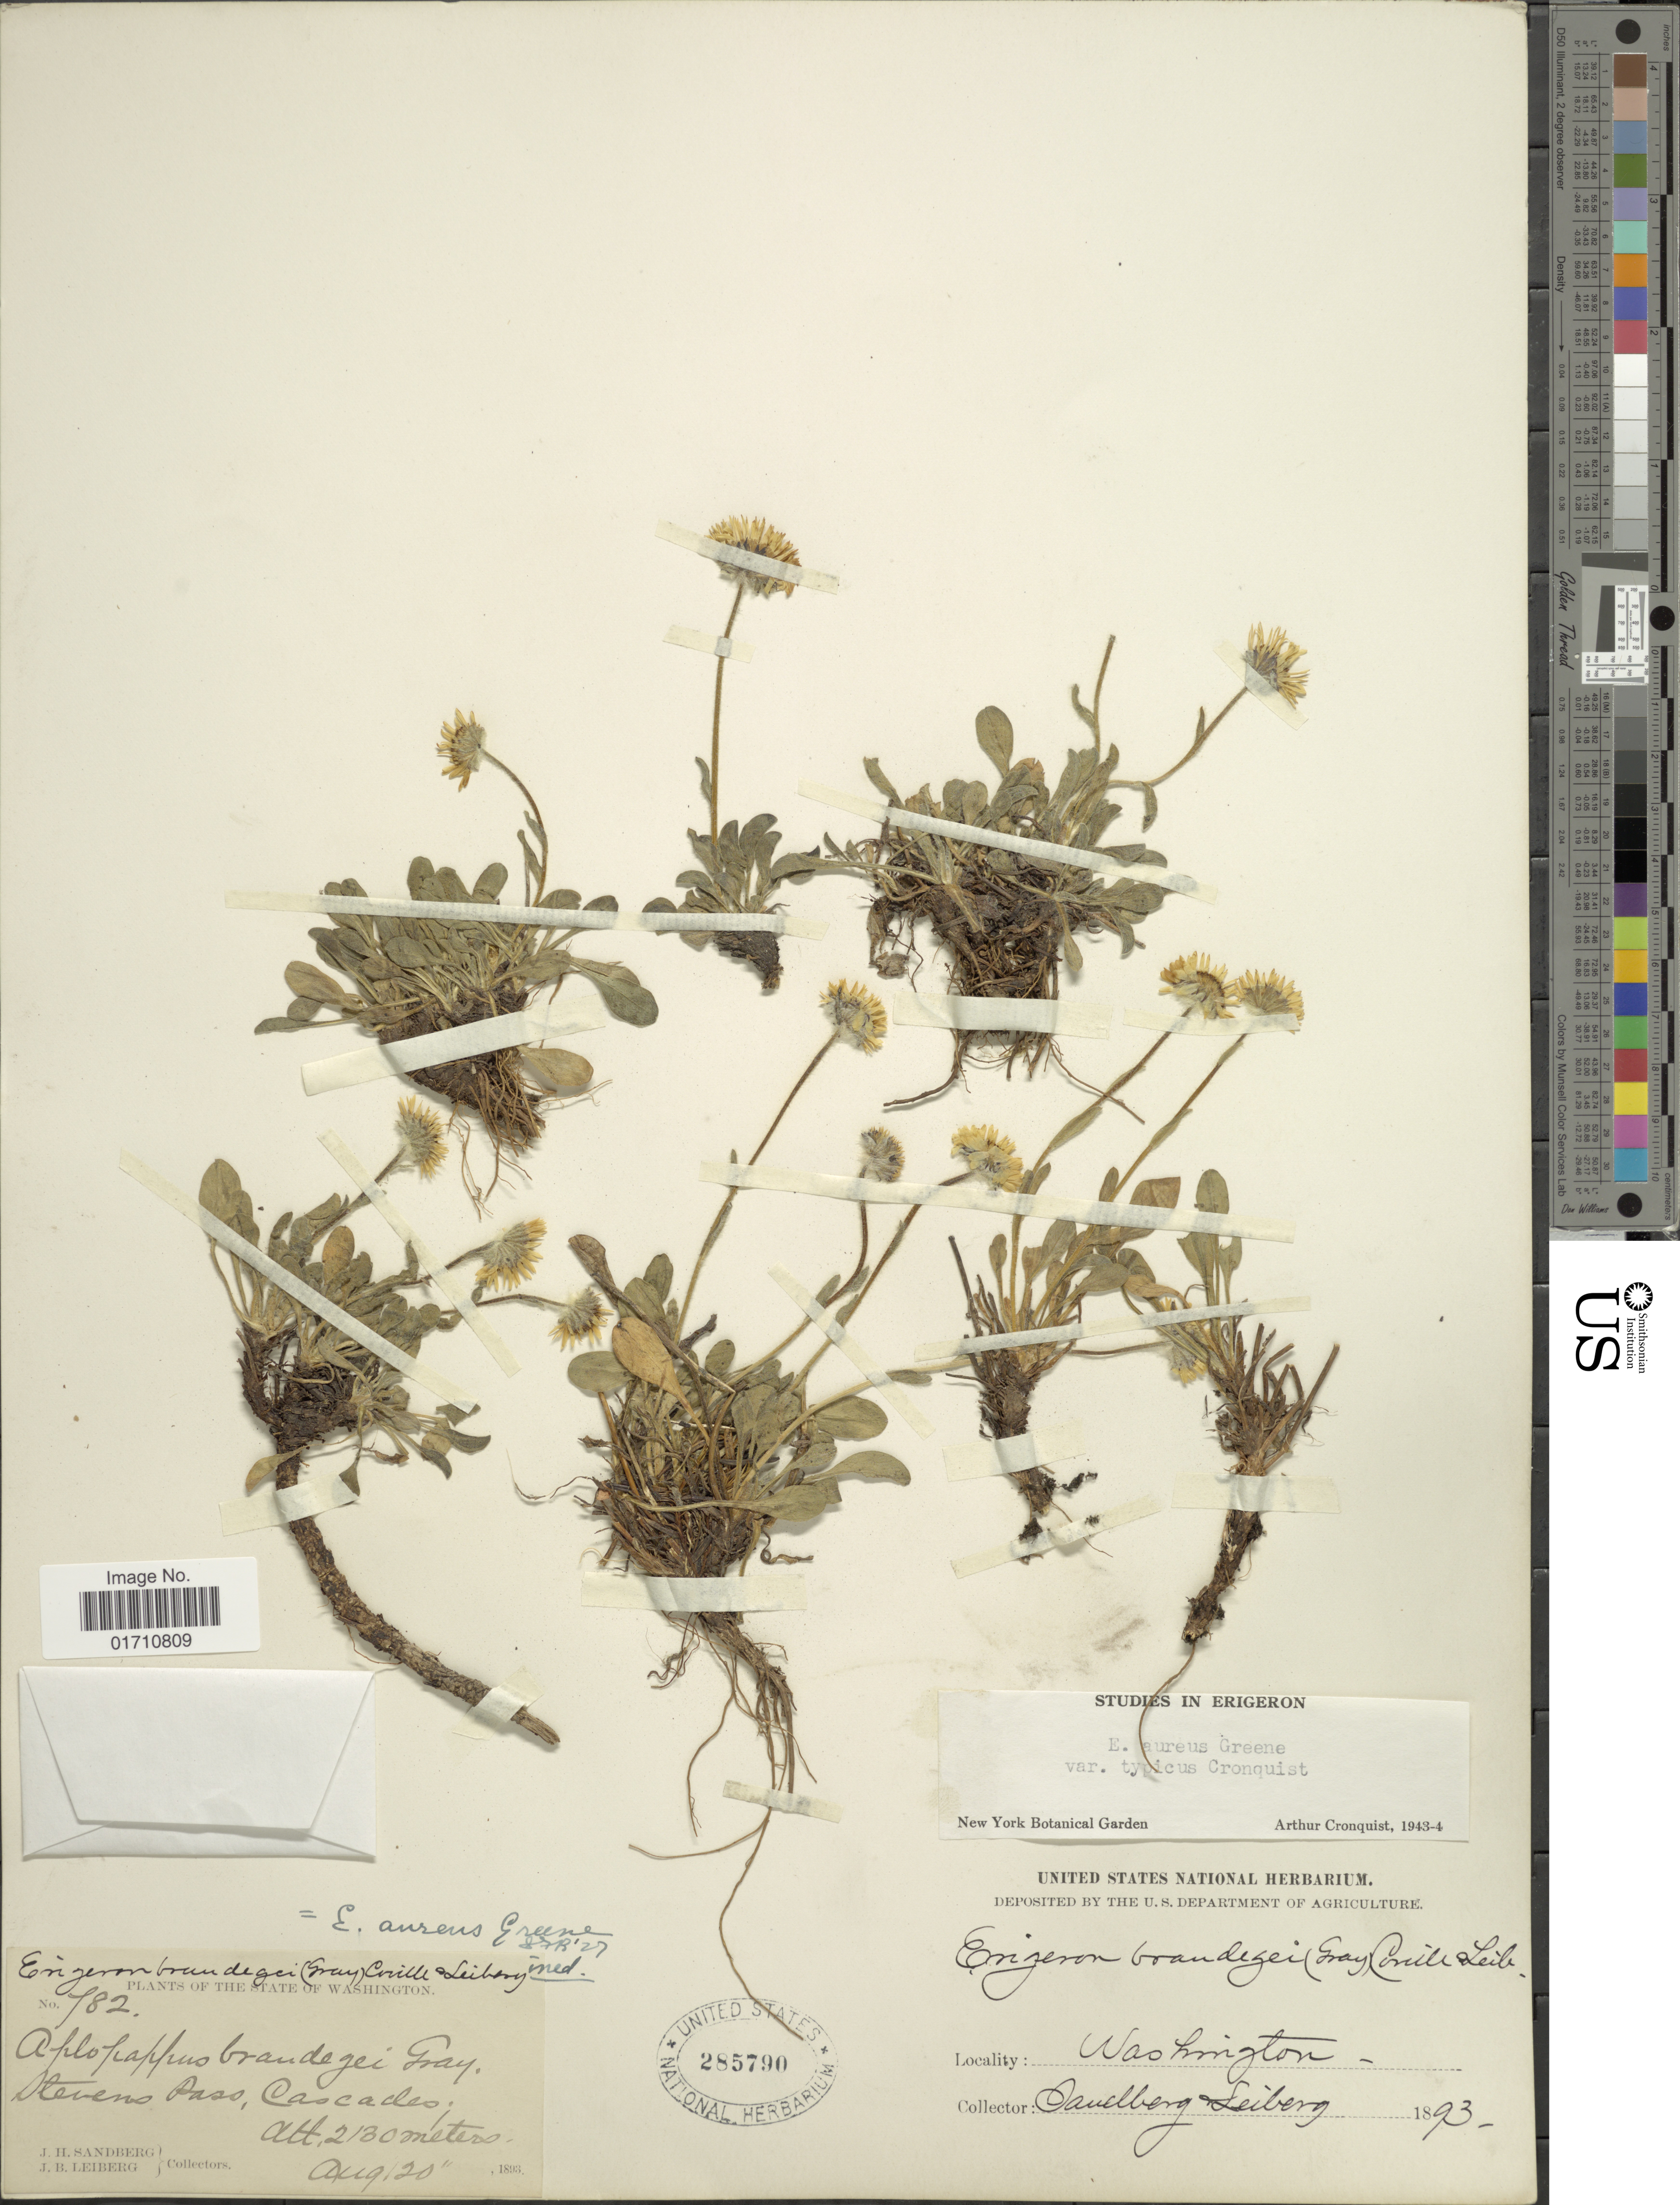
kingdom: Plantae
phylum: Tracheophyta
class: Magnoliopsida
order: Asterales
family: Asteraceae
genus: Erigeron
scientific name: Erigeron aureus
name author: Greene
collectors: J. H. Sandberg & J. B. Leiberg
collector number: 782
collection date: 1893-08-12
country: United States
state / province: Washington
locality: Stevens Pass, Cascades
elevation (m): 2130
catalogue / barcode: US 285790